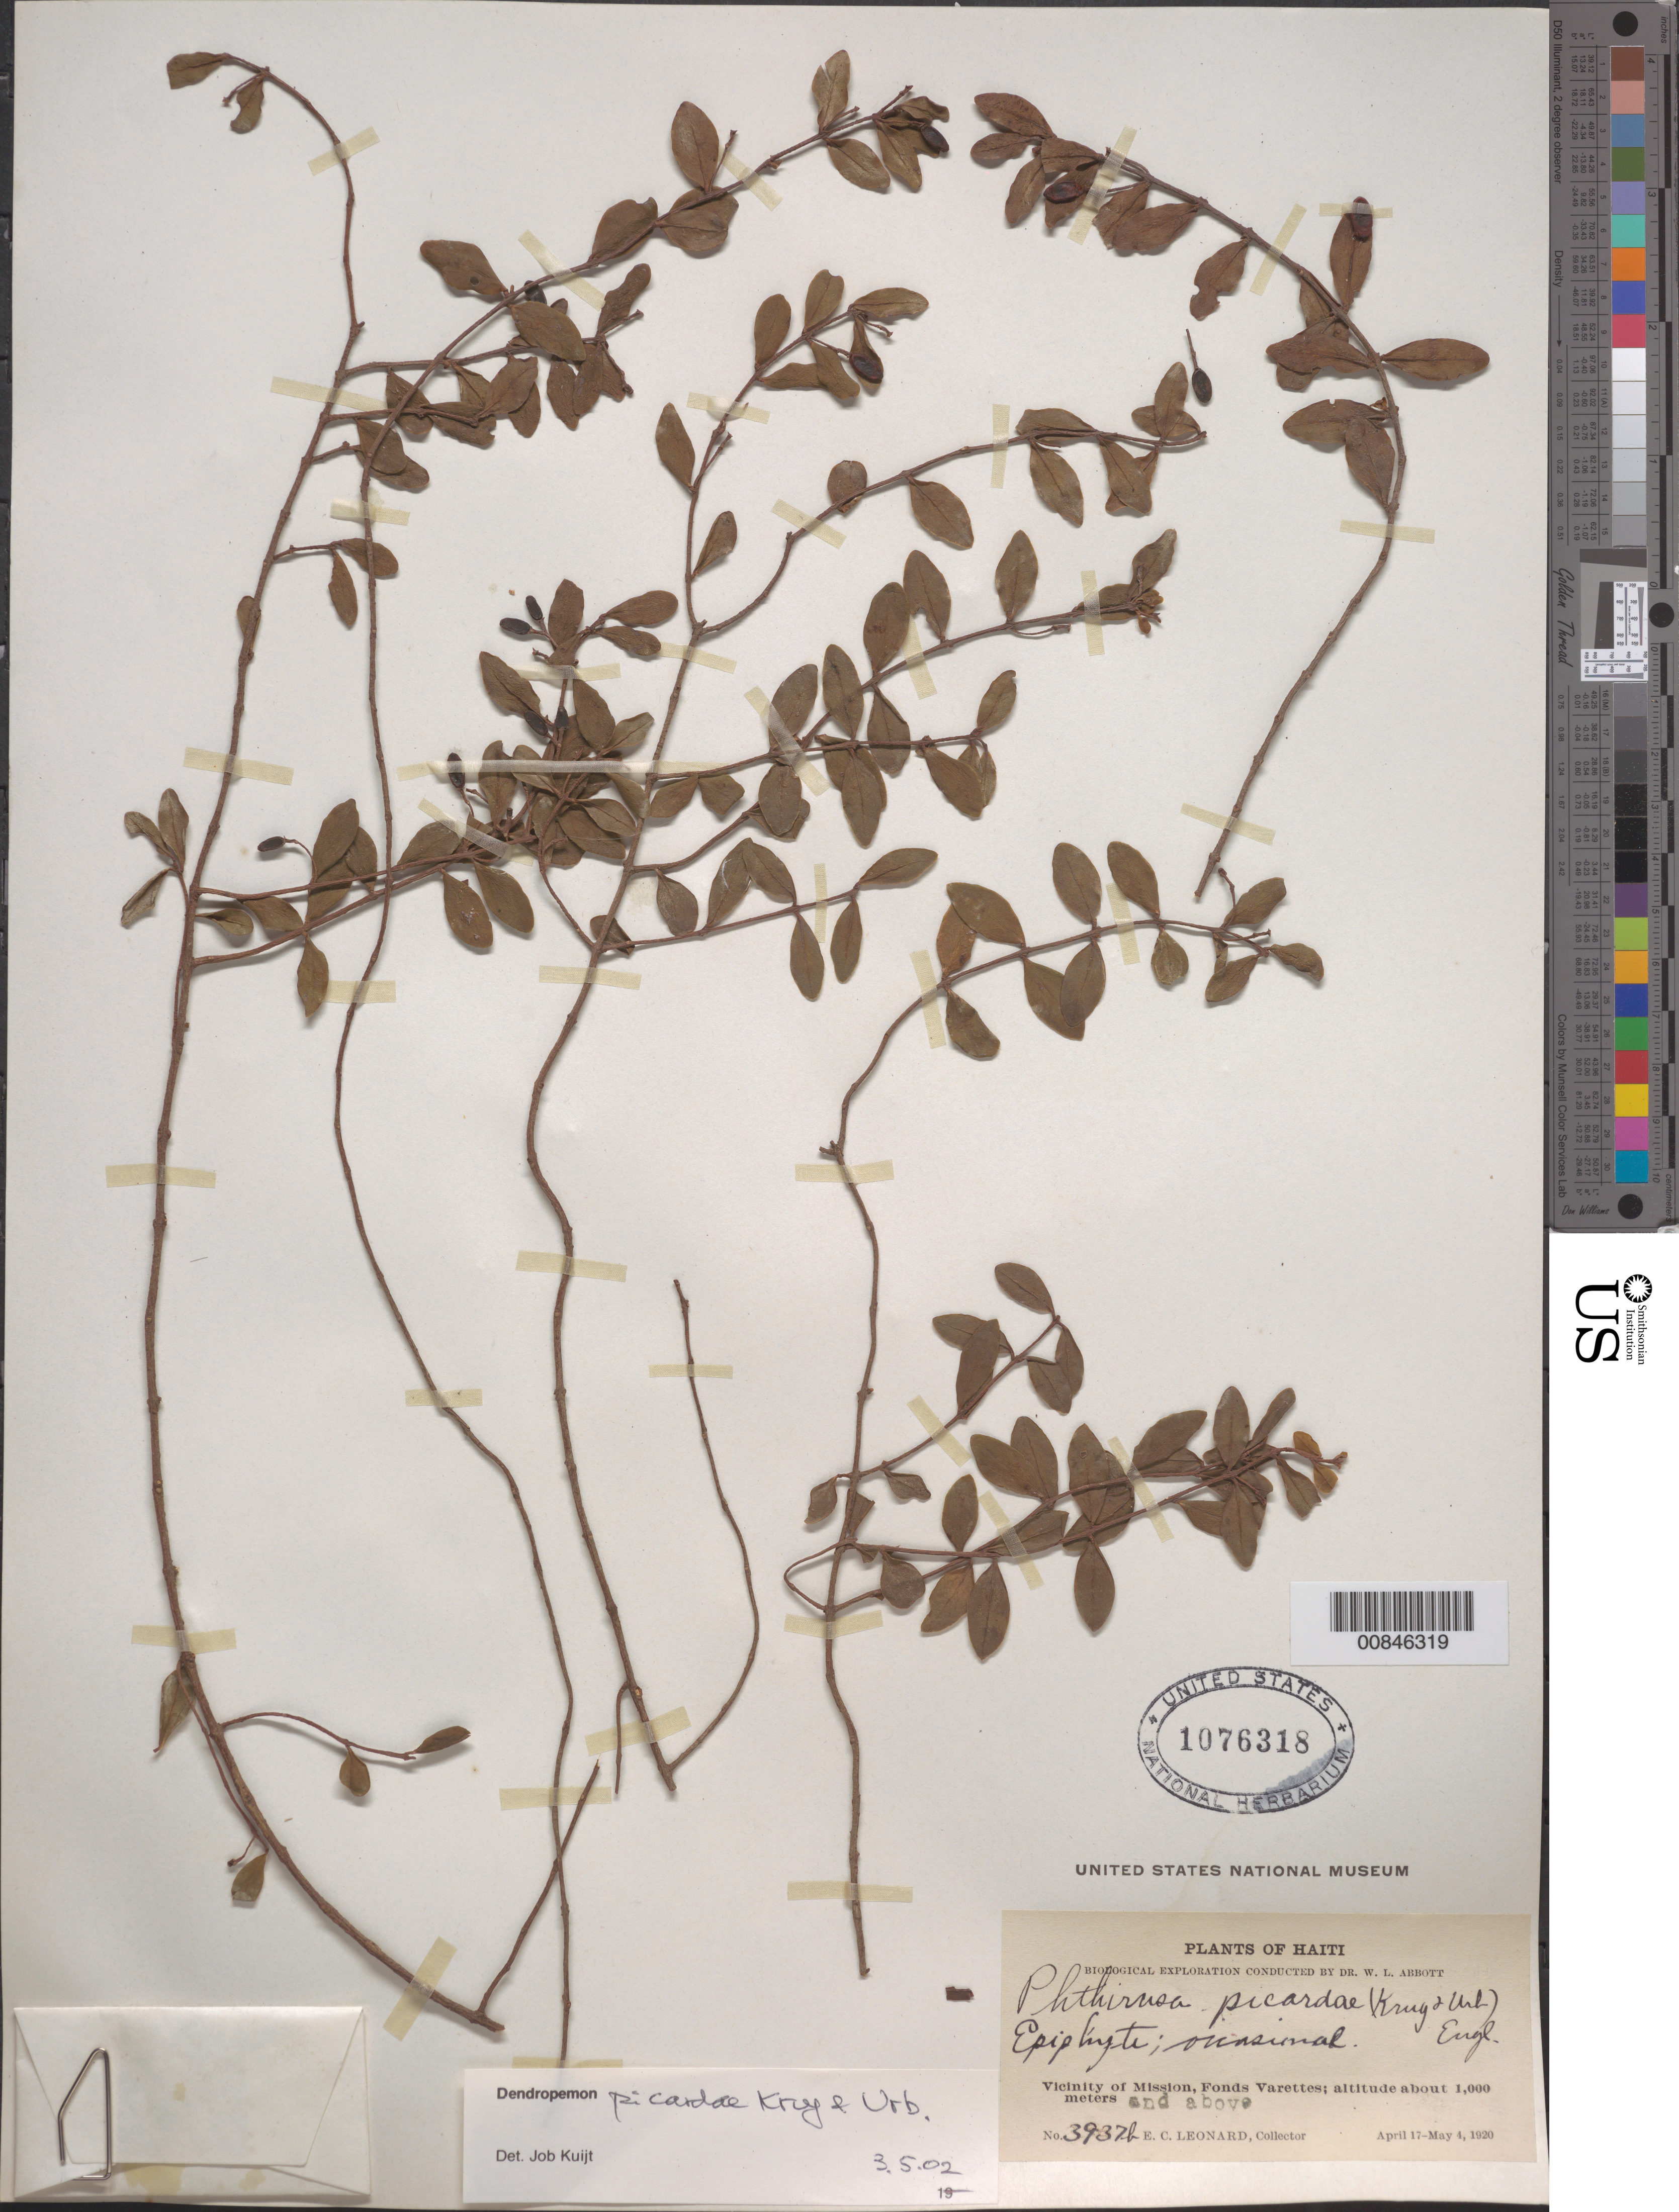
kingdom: Plantae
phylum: Tracheophyta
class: Magnoliopsida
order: Santalales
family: Loranthaceae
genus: Dendropemon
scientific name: Dendropemon picardae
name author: Krug & Urb.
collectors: E. C. Leonard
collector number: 3937b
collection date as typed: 17 Apr 1920 to 04 May 1920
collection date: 1920-04-17/1920-05-04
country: Haiti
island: Hispaniola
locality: Vicinity of Mission, Fonds Varettes.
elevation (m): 1000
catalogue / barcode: US 1076318